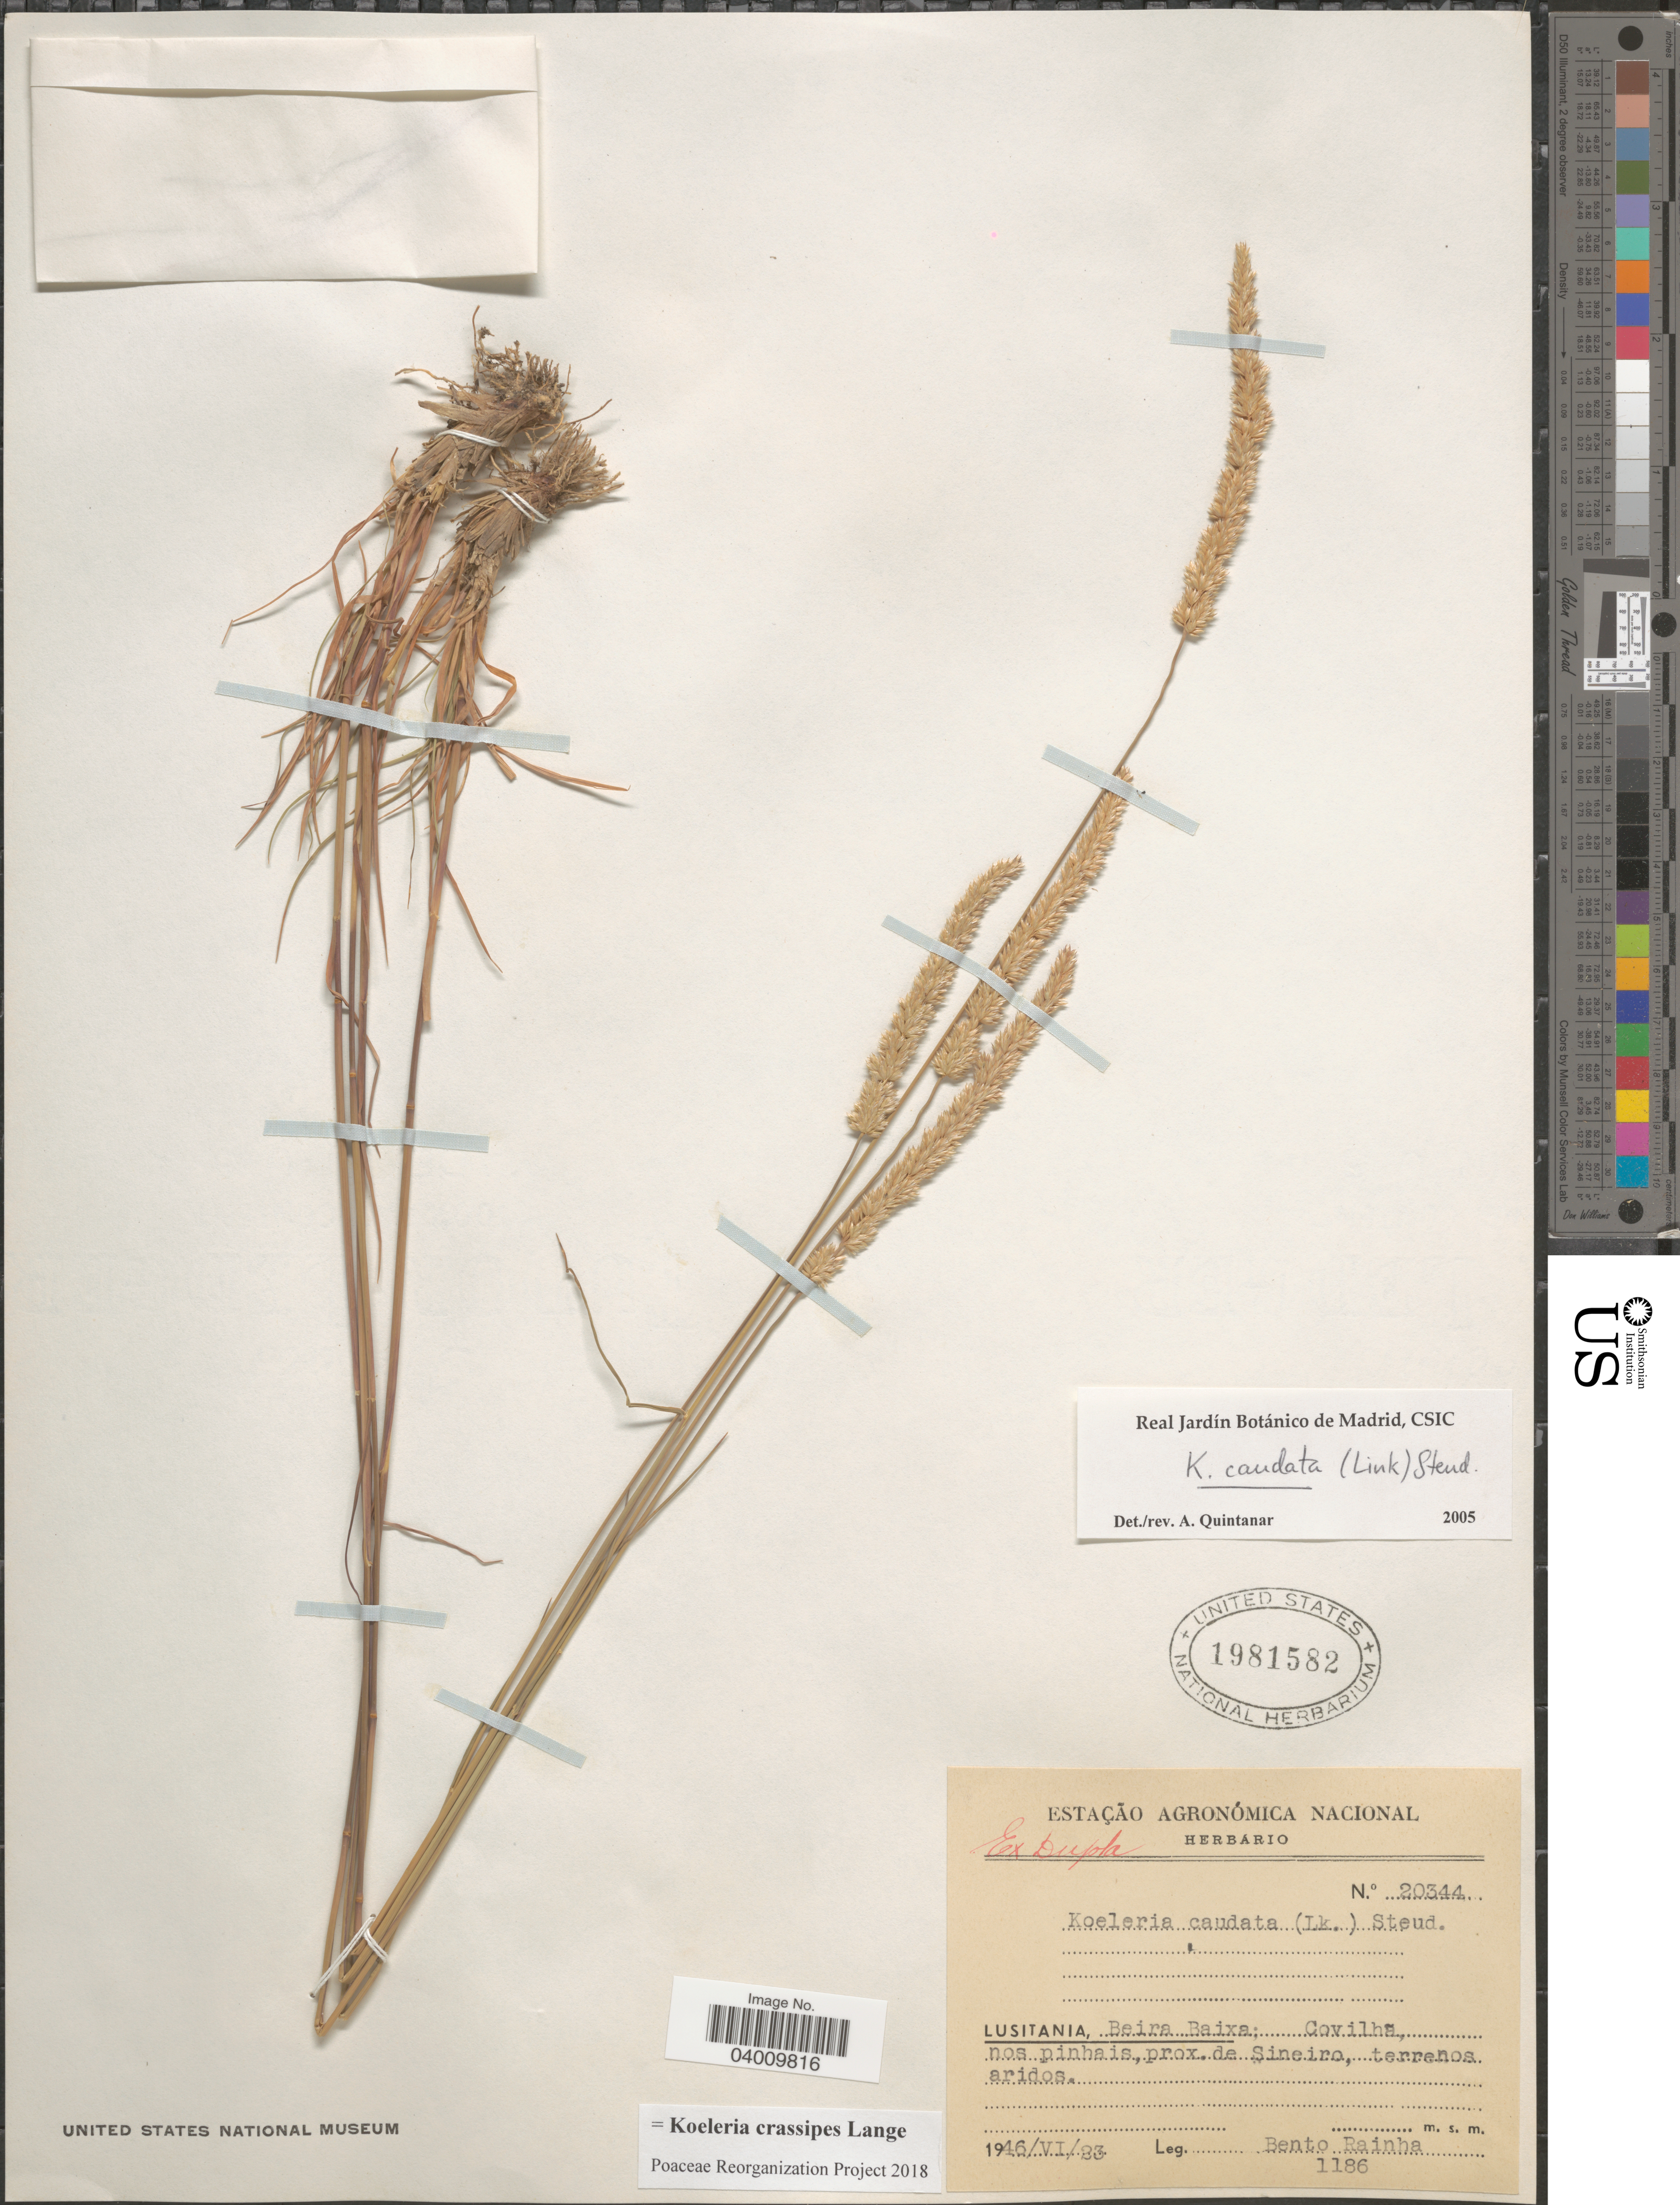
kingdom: Plantae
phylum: Tracheophyta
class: Liliopsida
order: Poales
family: Poaceae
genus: Koeleria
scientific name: Koeleria crassipes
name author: Lange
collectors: B. Rainha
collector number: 1186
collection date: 1946-06-23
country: Portugal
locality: Lusitania, Beira Baixa; Covilha, nos pinhais, prox.de Sineiro, terrenos aridos.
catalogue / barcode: US 1981582